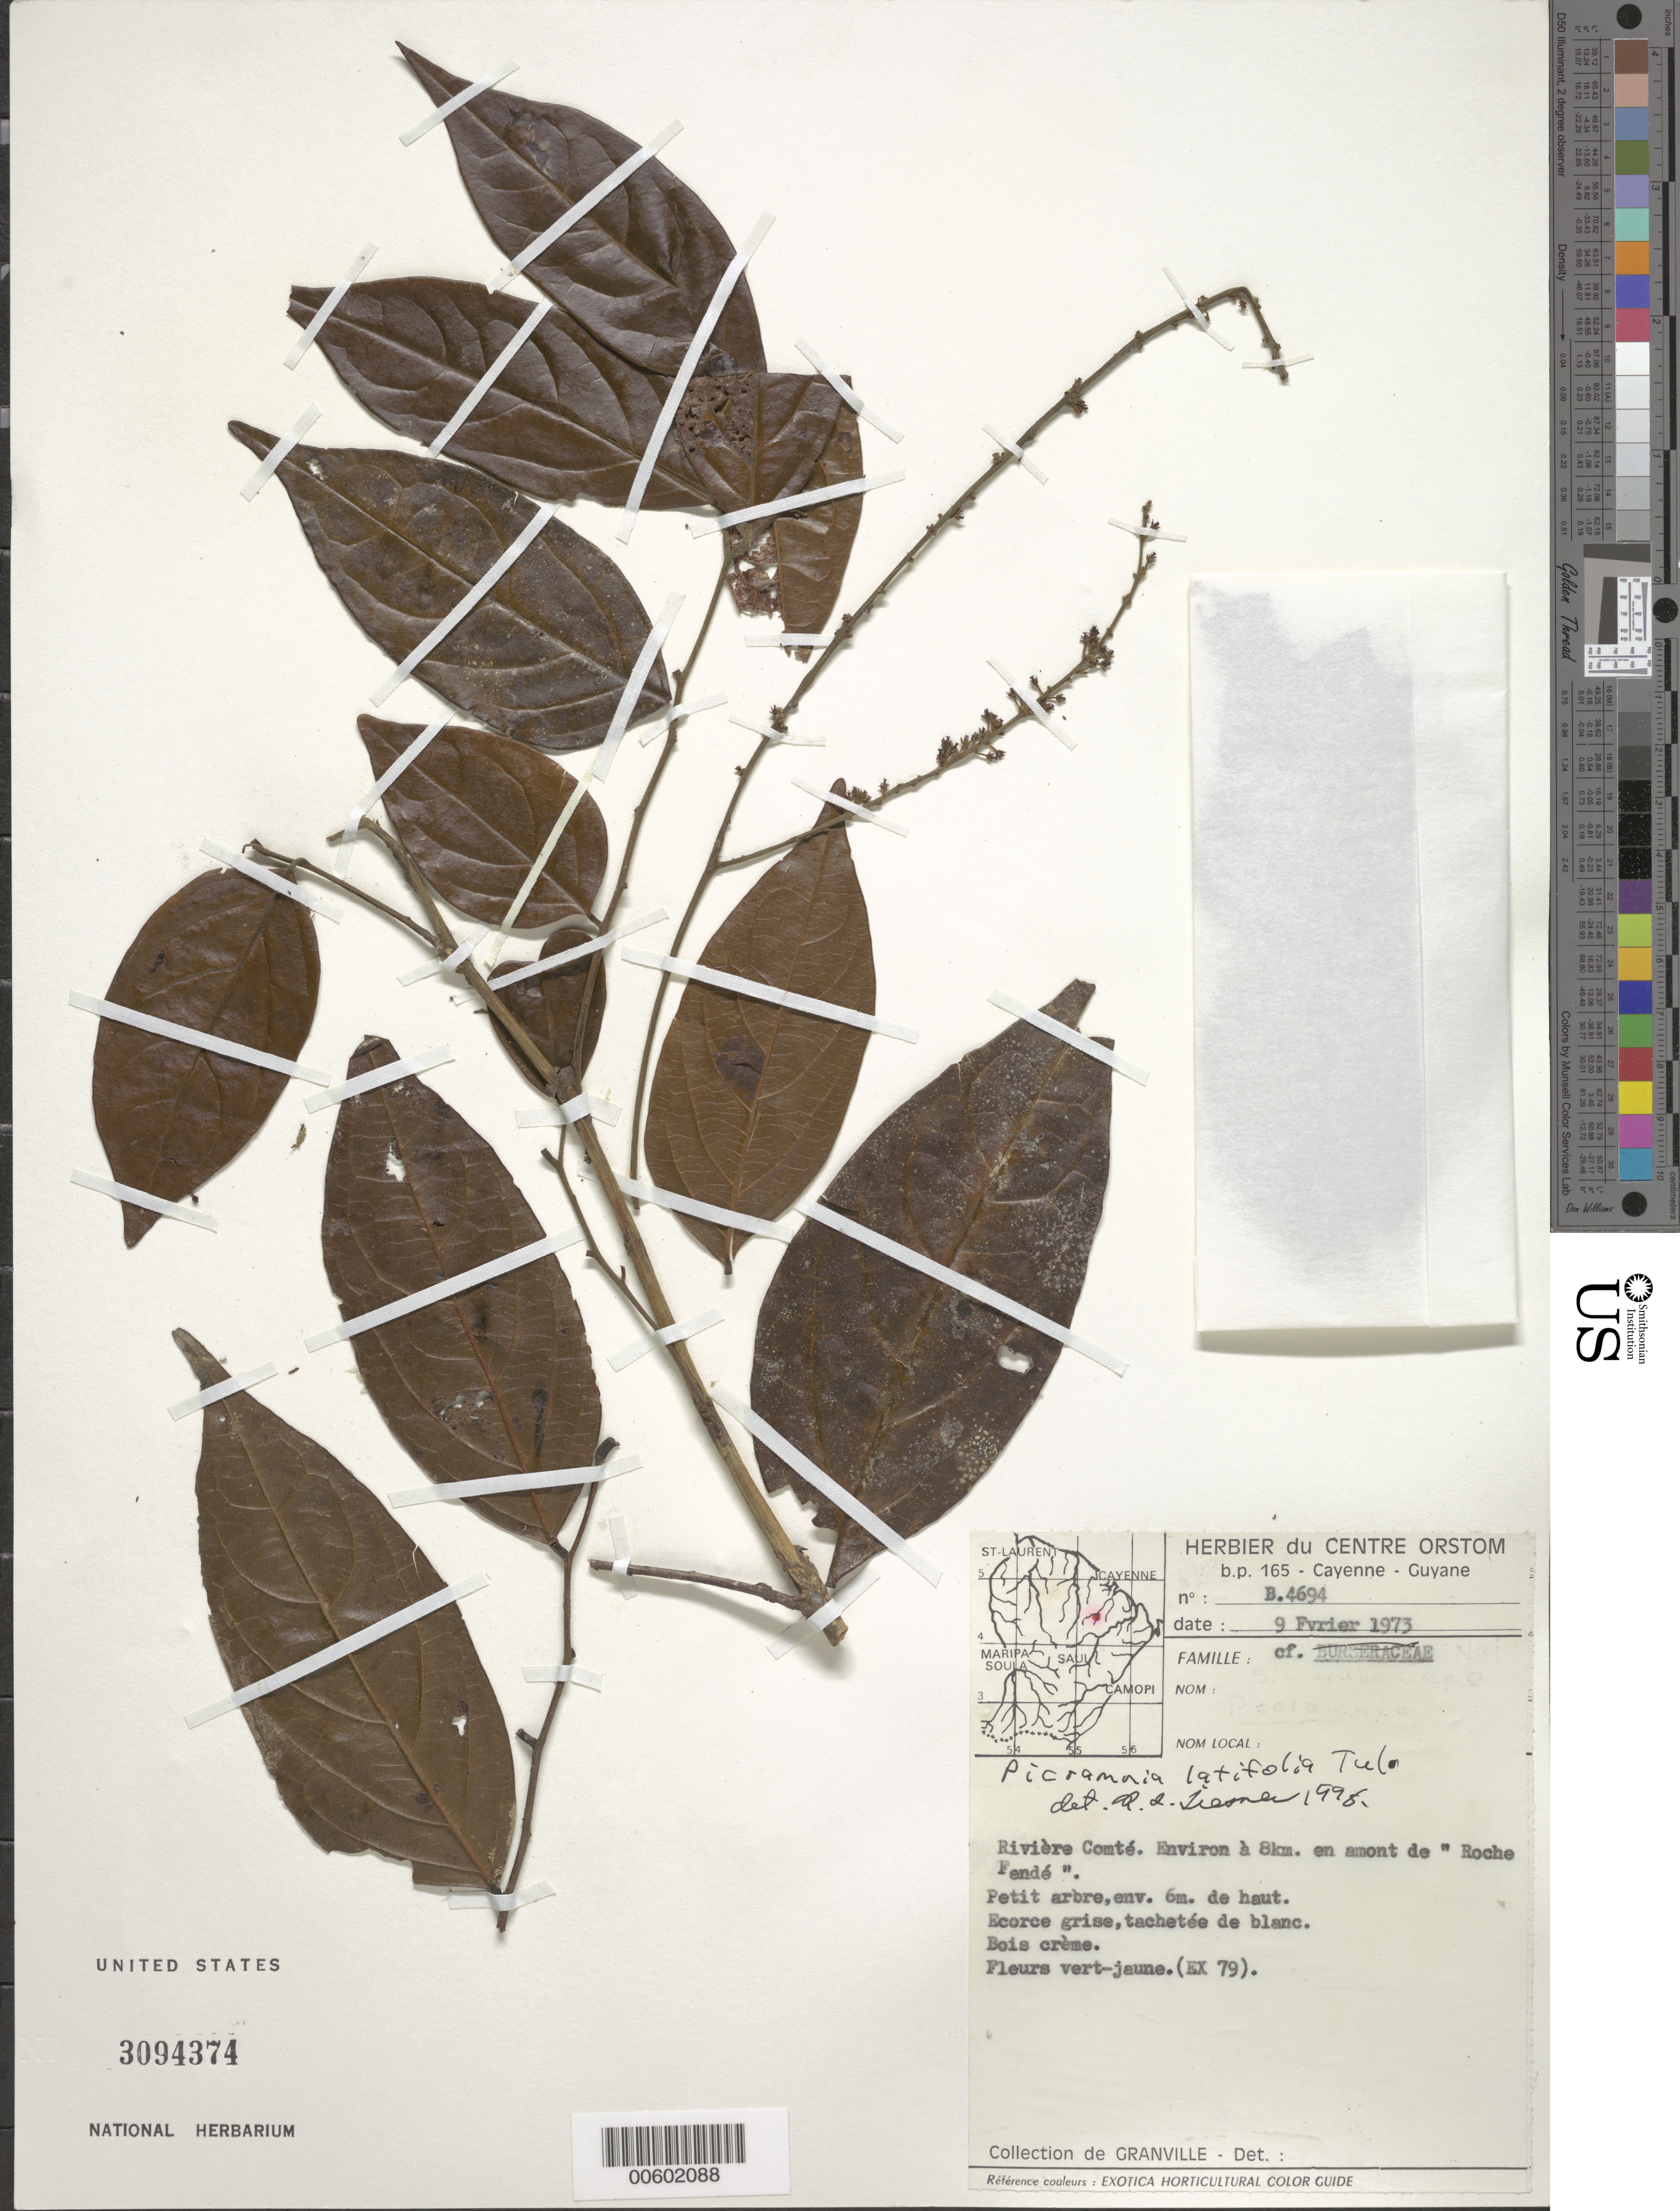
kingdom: Plantae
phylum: Tracheophyta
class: Magnoliopsida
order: Picramniales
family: Picramniaceae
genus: Picramnia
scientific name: Picramnia latifolia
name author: Tul.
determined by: Liesner, R. L.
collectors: J.-J. de Granville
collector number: B 4694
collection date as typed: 9-Feb-73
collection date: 1973-02-09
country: French Guiana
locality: Rivière Comté, 8 km en amont de "Roche Fendé"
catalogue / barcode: US 3094374